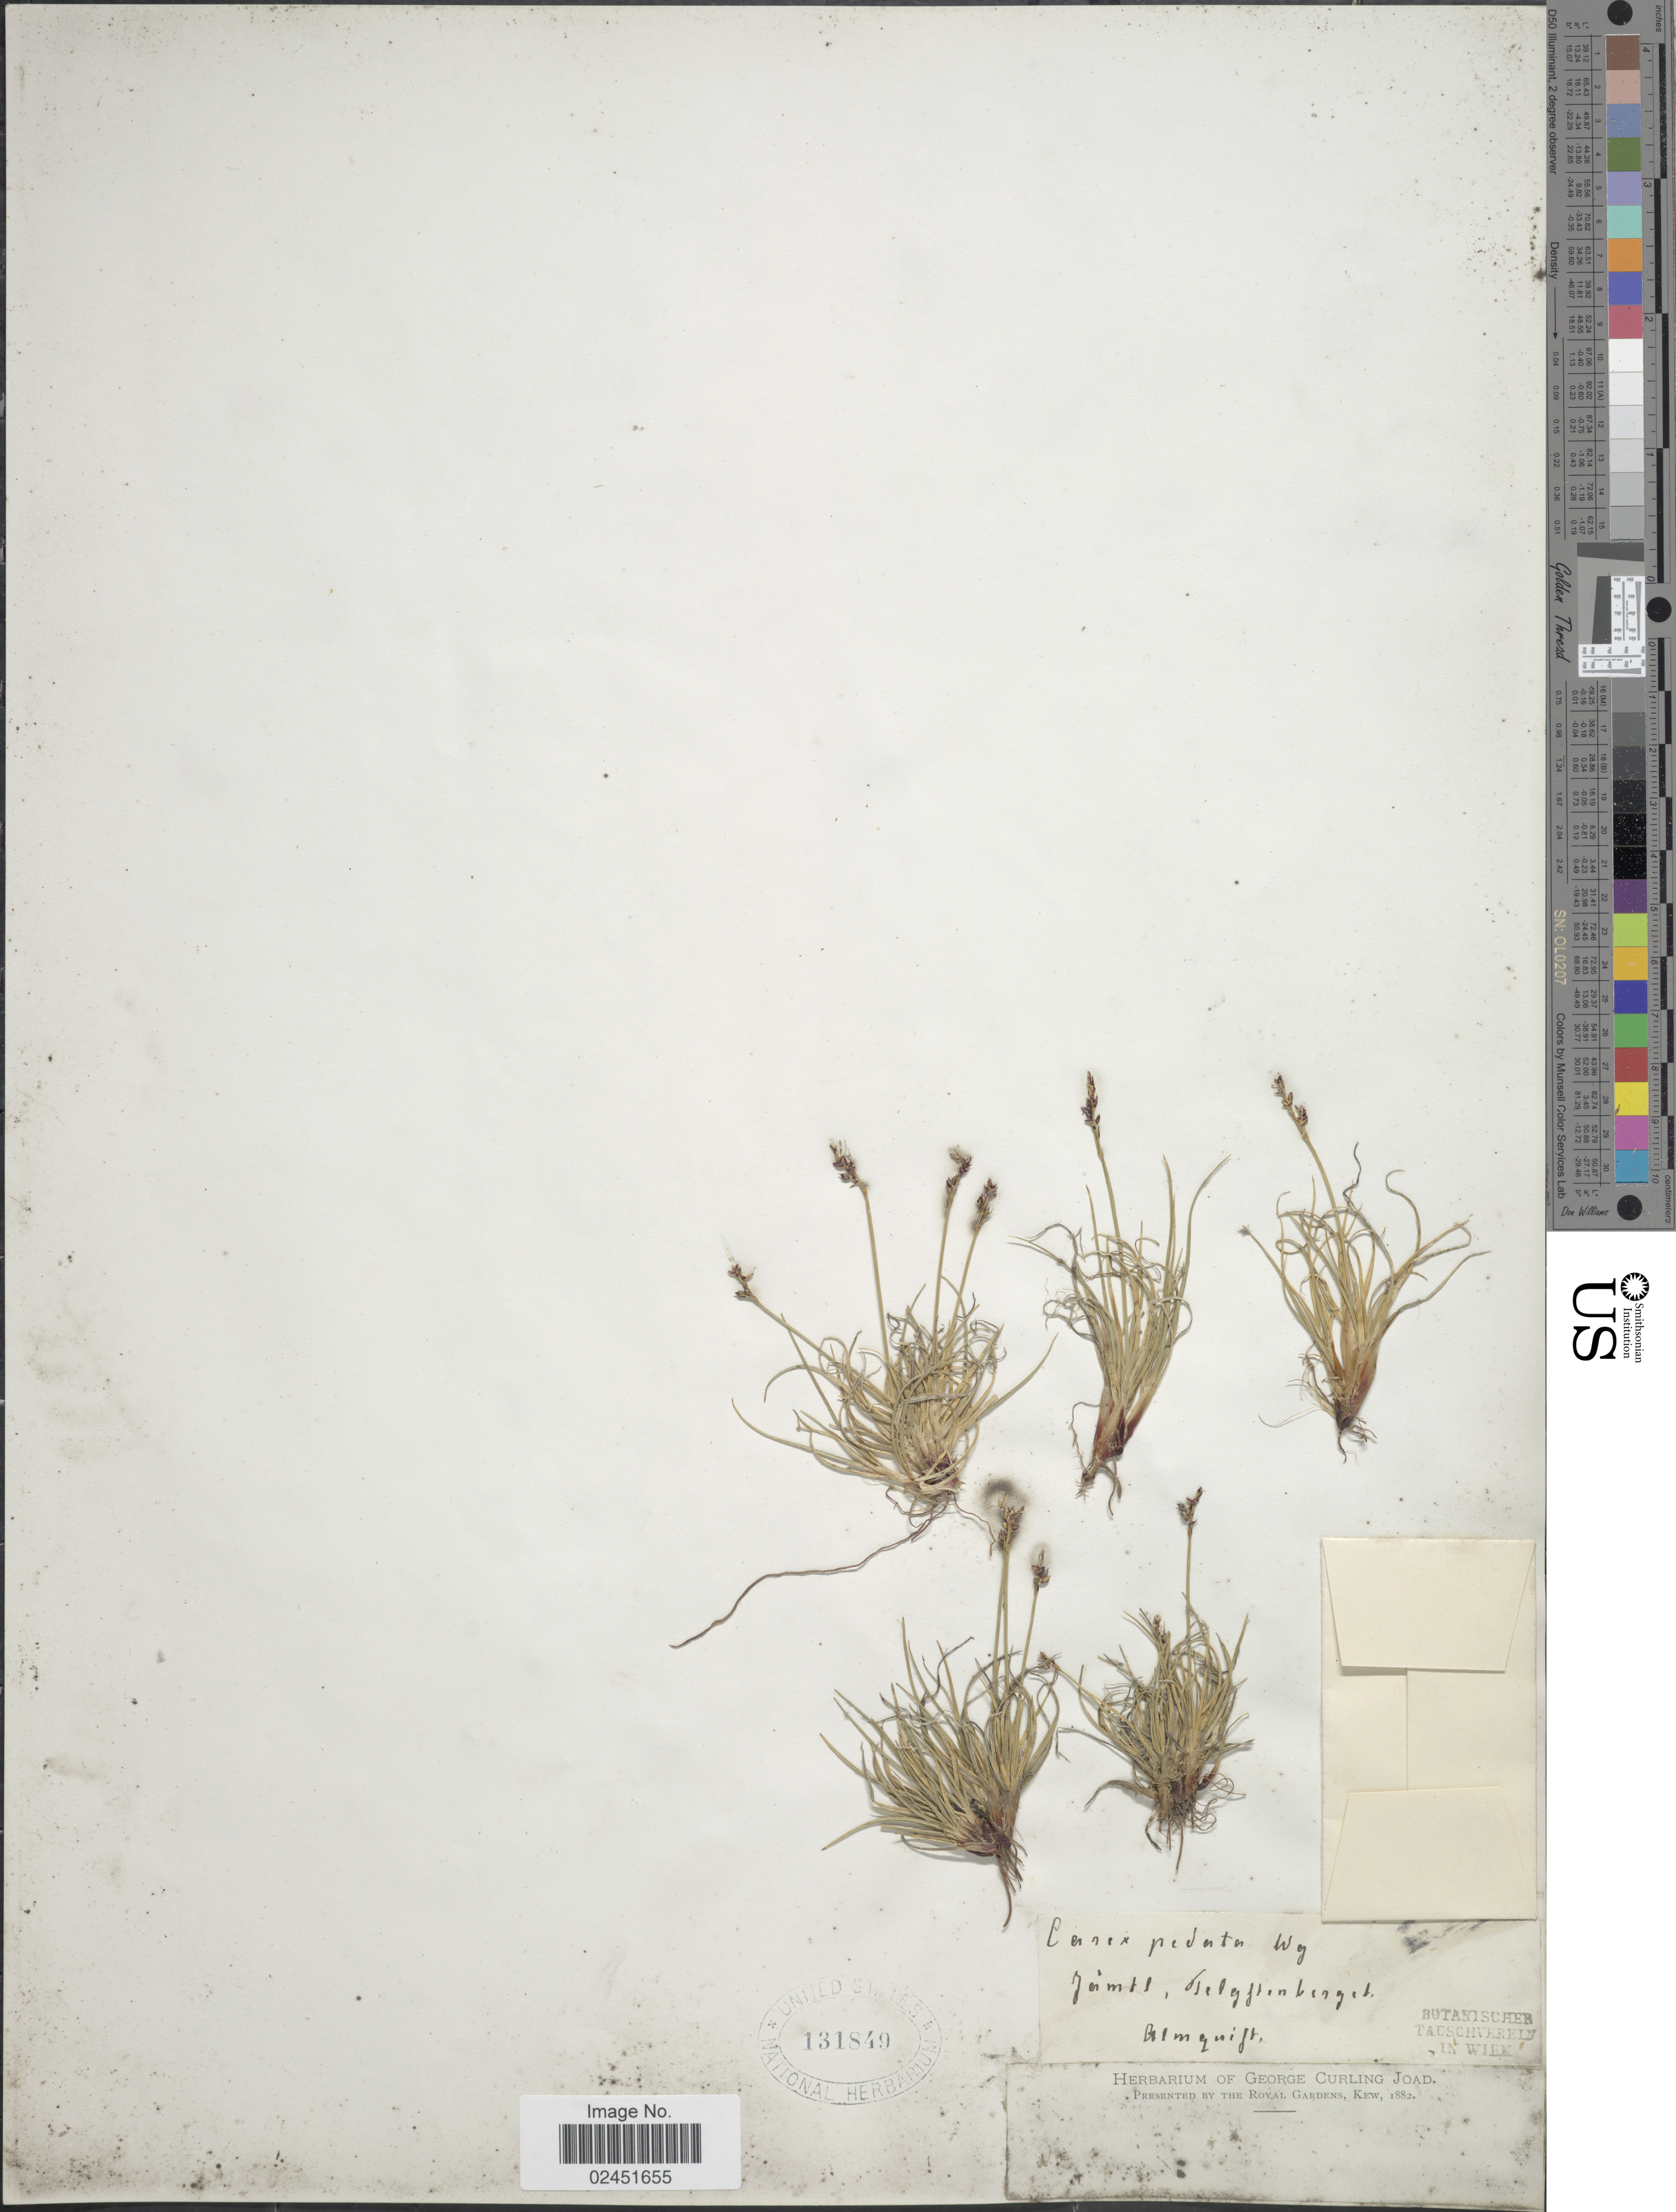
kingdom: Plantae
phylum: Tracheophyta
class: Liliopsida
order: Poales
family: Cyperaceae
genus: Carex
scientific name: Carex glacialis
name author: Mack.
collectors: Almquist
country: Sweden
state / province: Jämtland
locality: Jamtl, Telgflenberget [interpreted]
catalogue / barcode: US 131849